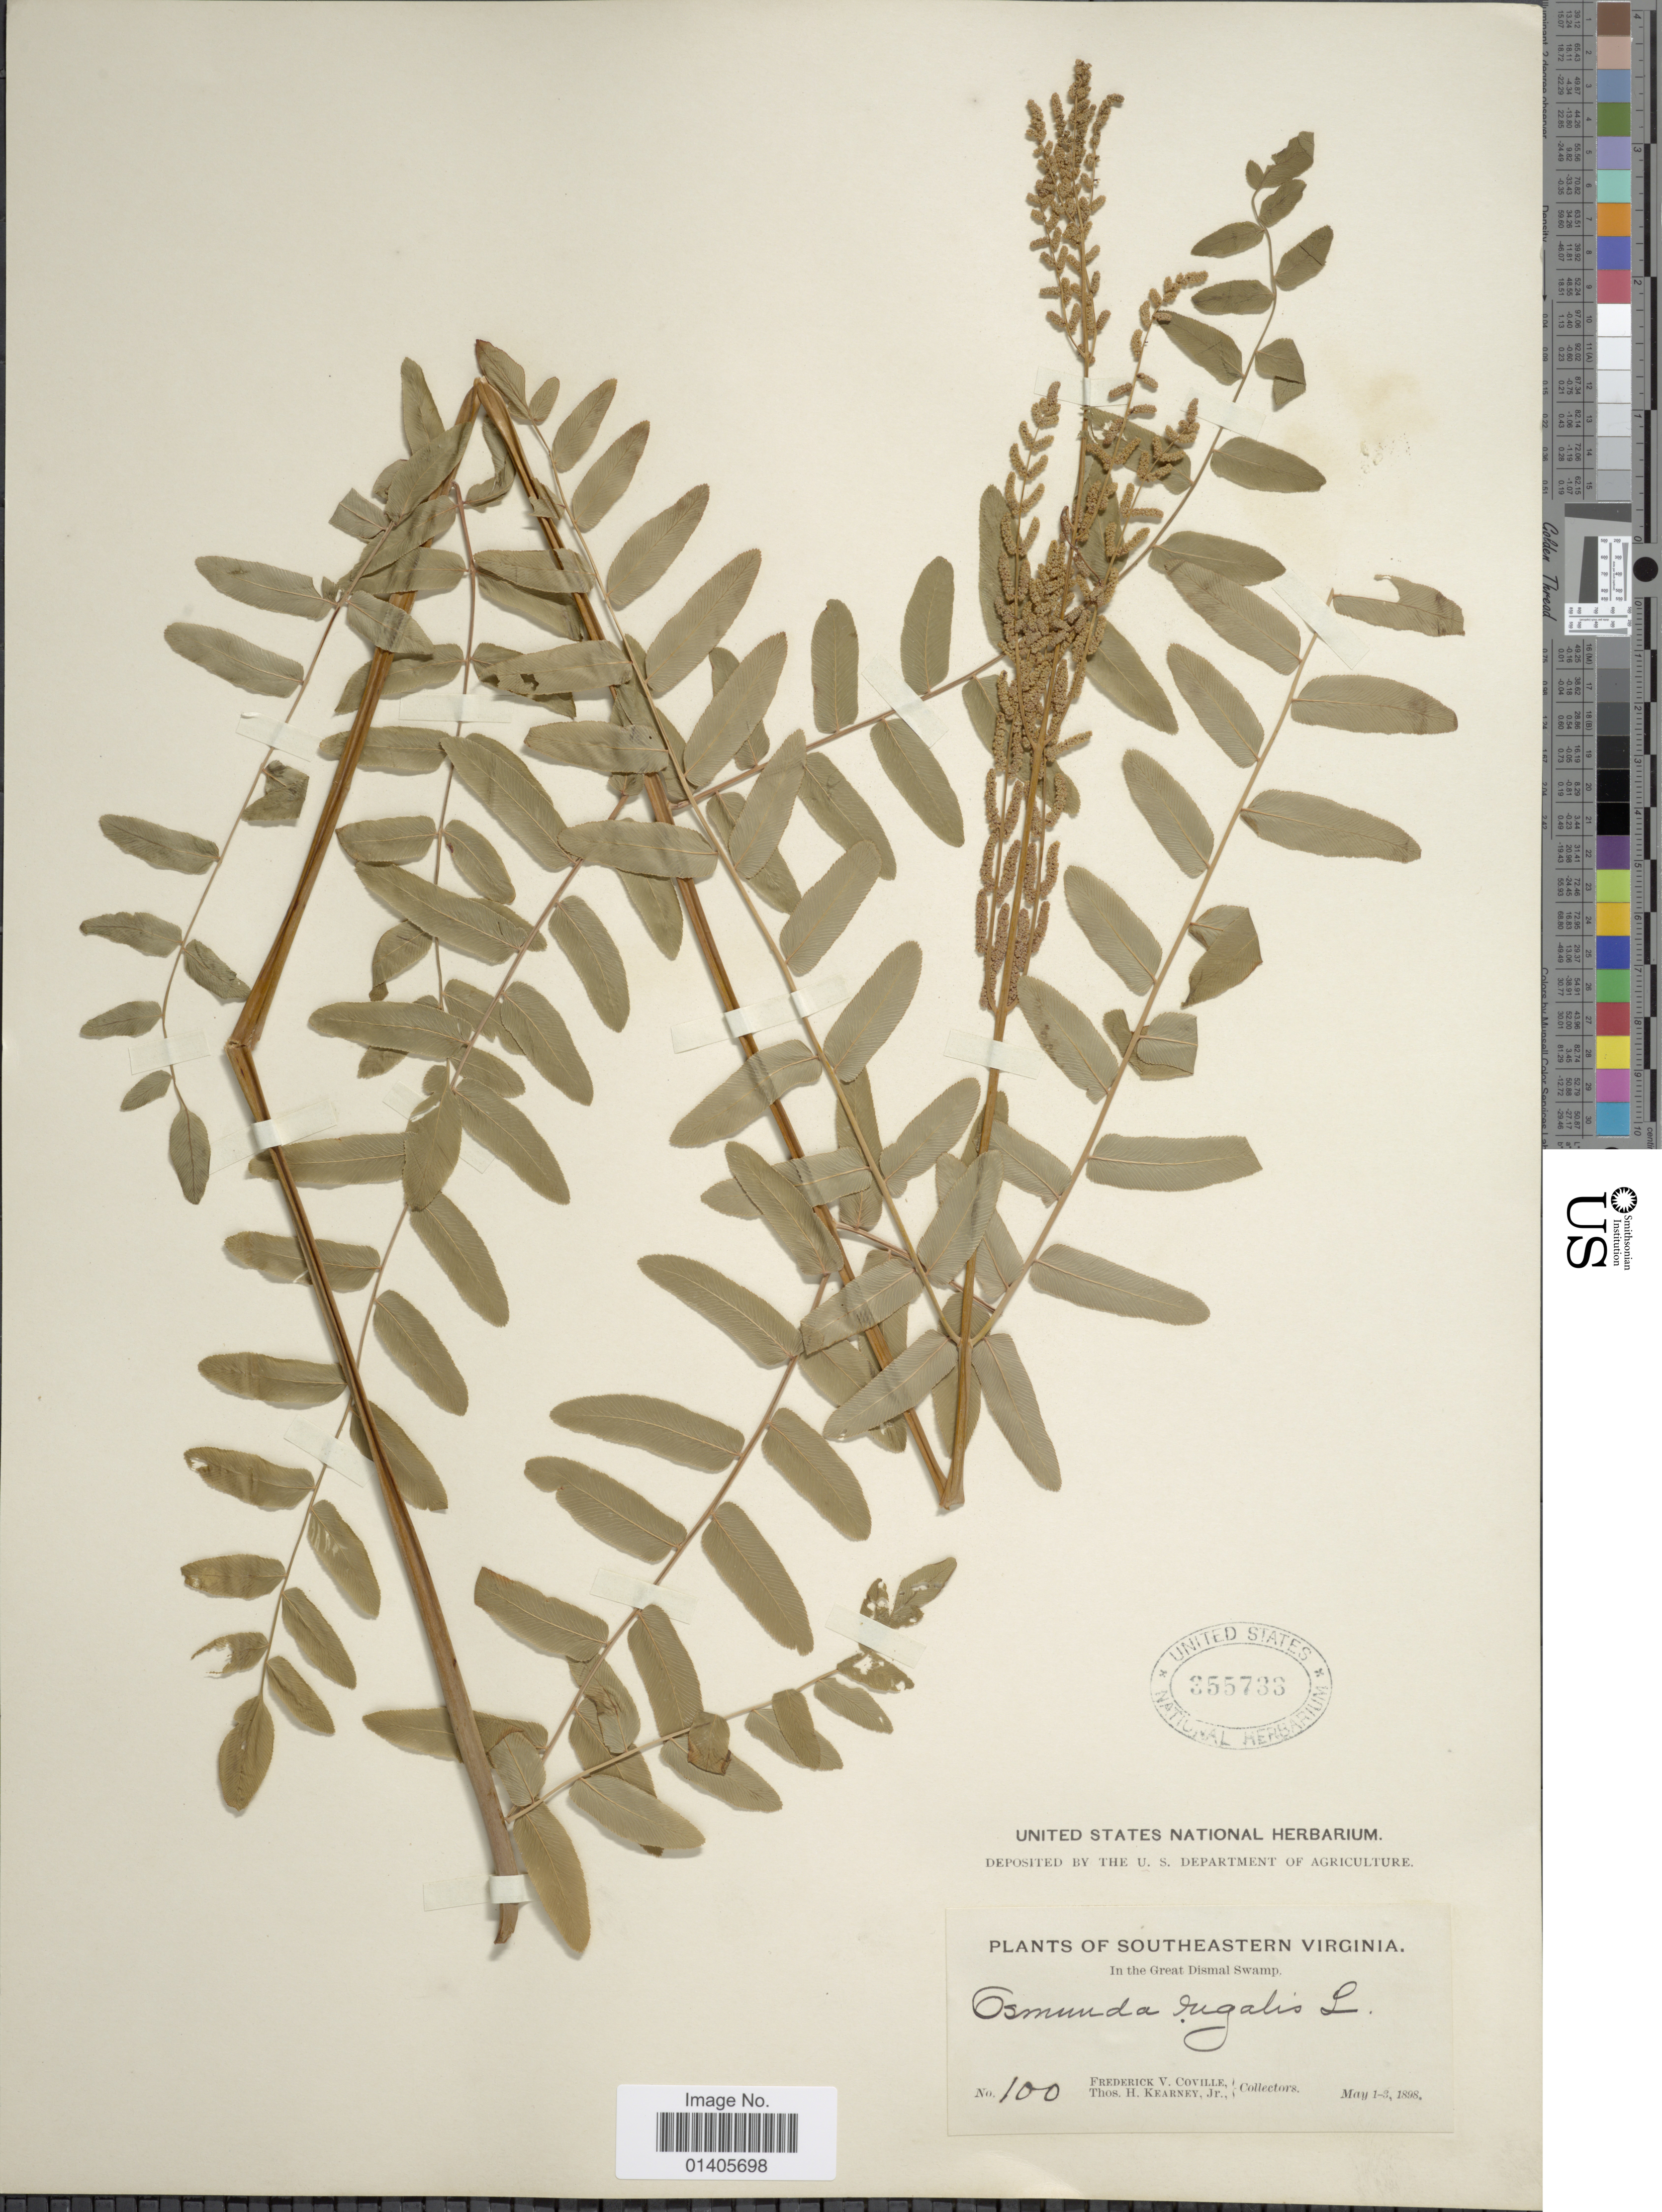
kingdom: Plantae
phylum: Tracheophyta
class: Polypodiopsida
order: Osmundales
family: Osmundaceae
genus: Osmunda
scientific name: Osmunda regalis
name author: L.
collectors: F. V. Coville & T. H. Kearney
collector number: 100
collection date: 1898-05-01/1898-05-03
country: United States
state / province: Virginia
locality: Southeastern Virginia, In the Great Dismal Swamp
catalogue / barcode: US 355733